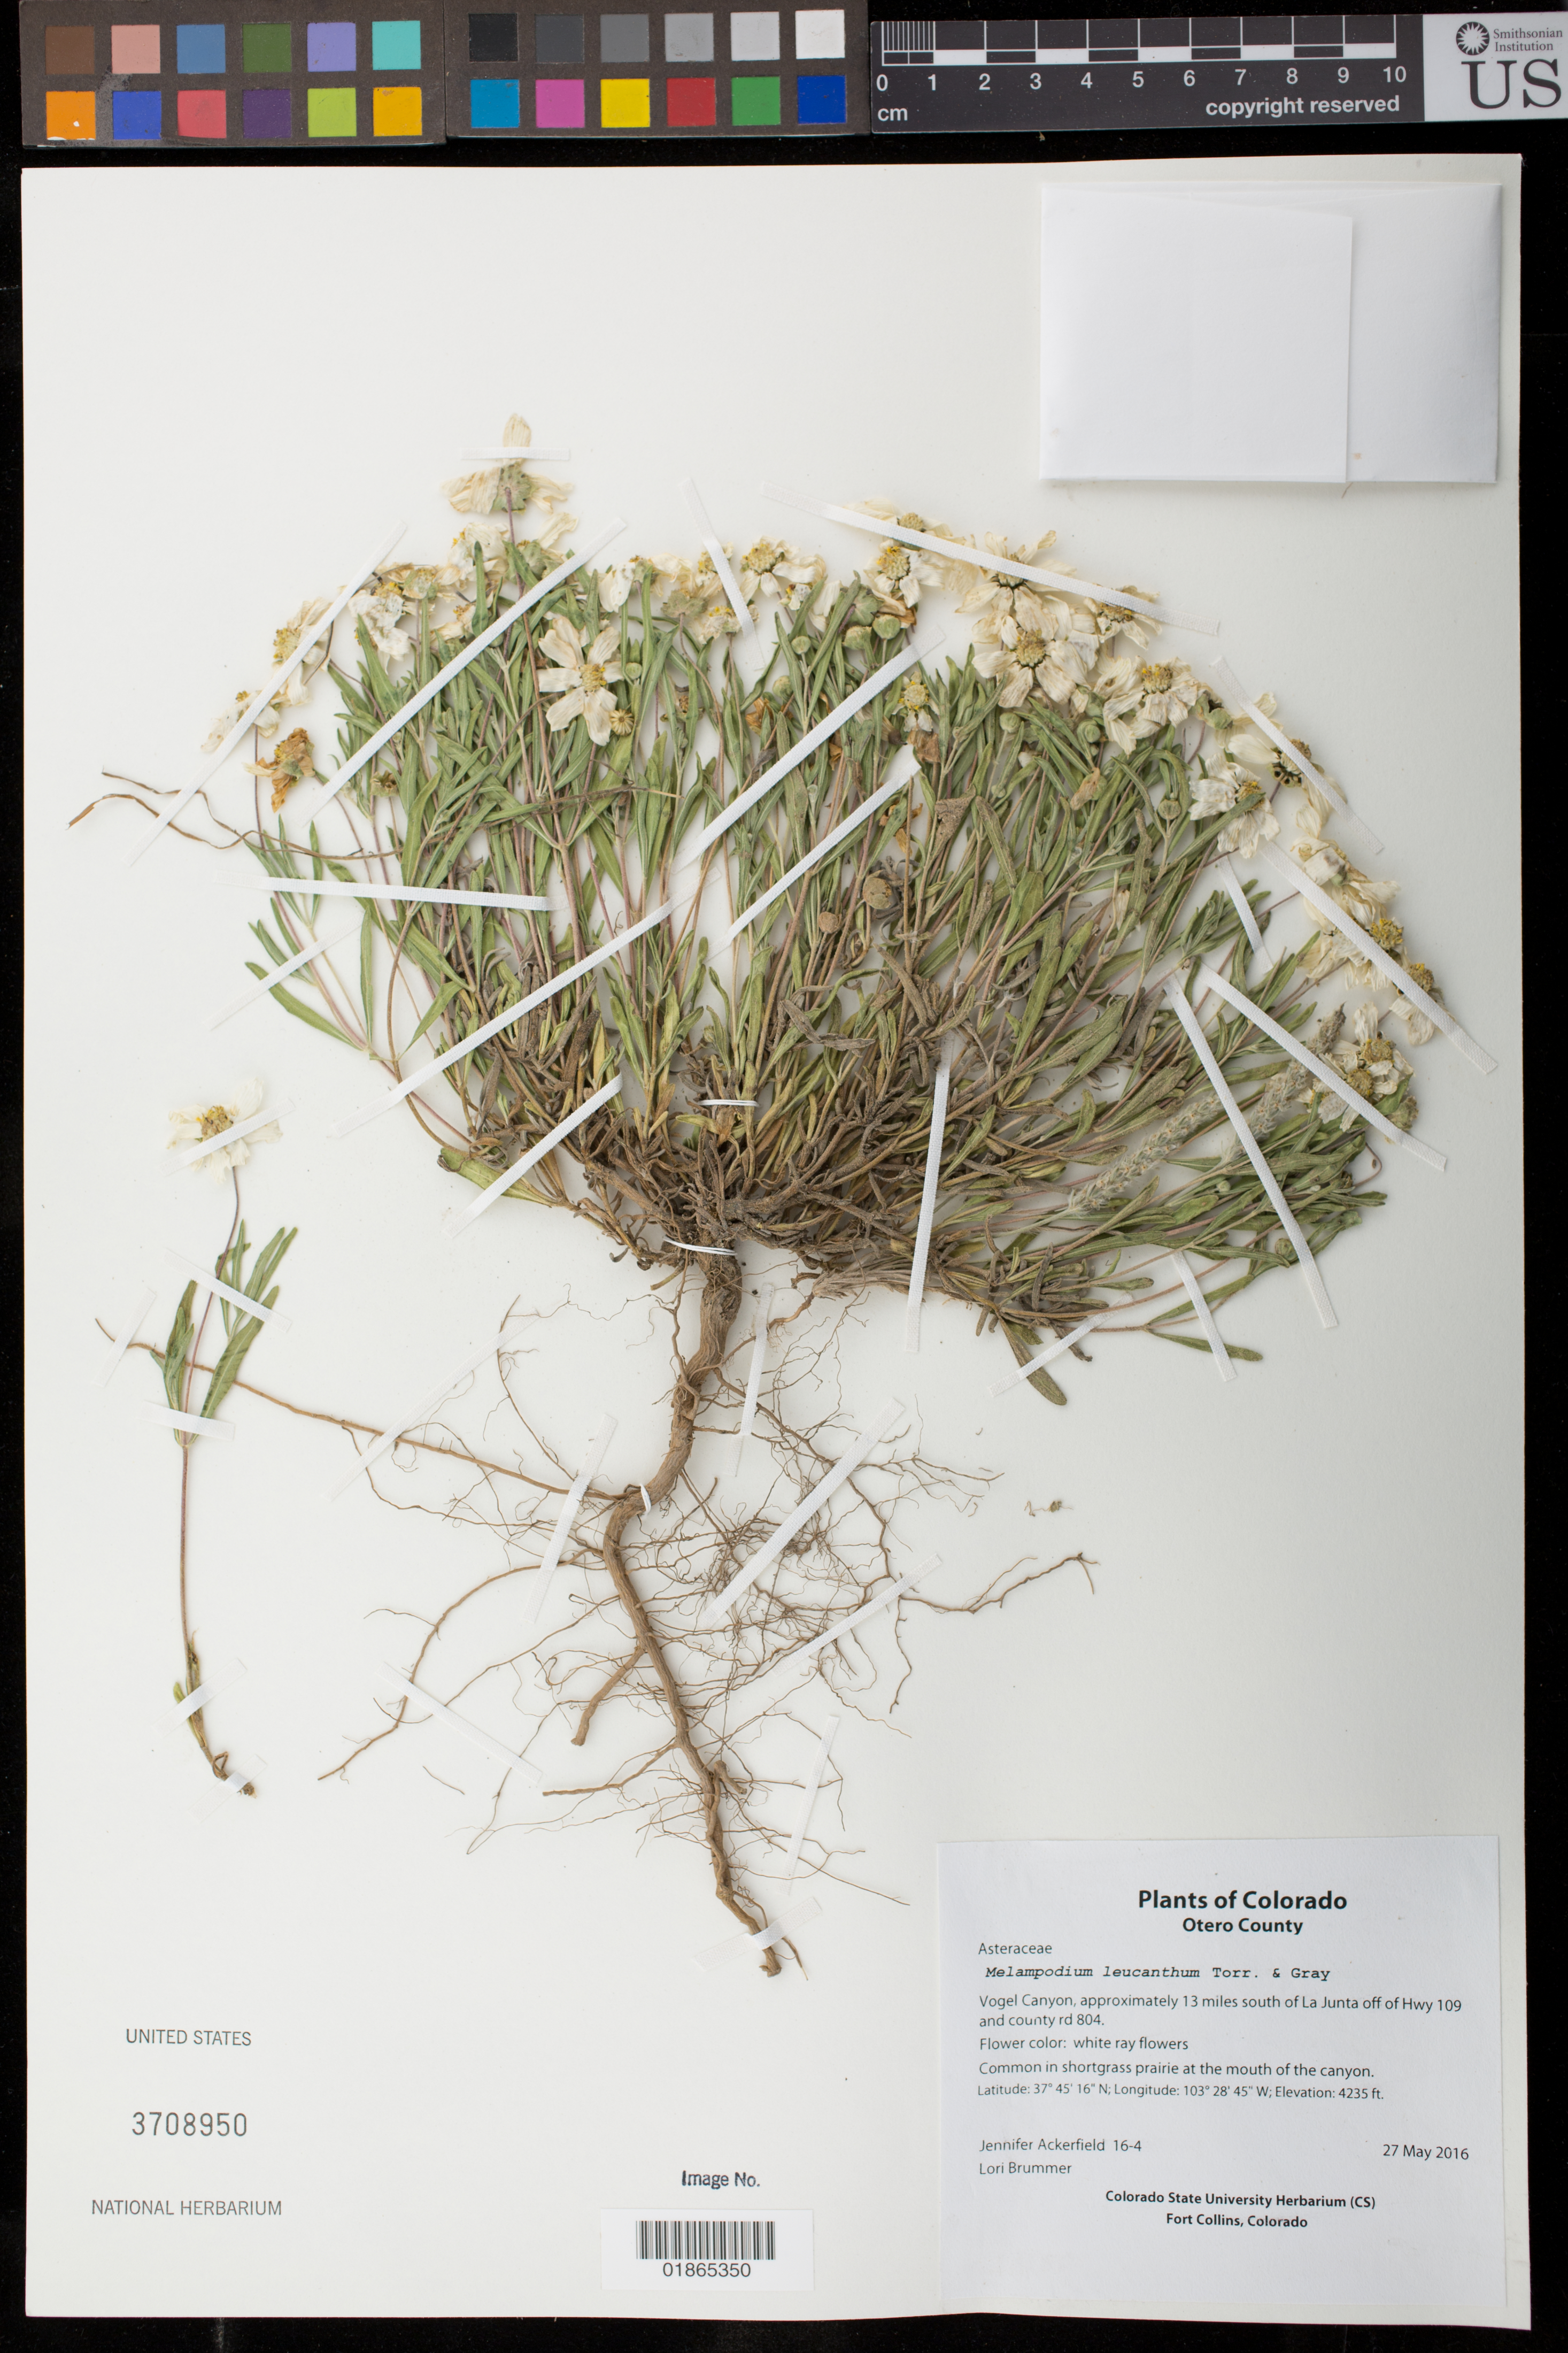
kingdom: Plantae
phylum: Tracheophyta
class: Magnoliopsida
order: Asterales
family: Asteraceae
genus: Melampodium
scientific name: Melampodium leucanthum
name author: Torr. & A. Gray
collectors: J. Ackerfield & L. Brummer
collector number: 16-4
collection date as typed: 27 May 2016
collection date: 2016-05-27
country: United States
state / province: Colorado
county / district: Otero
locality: Vogel Canyon, Approx. 13 mi S of La Junta off of Hwy 109 and country rd 804.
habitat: Common in shortgrass prairie at the mouth of the canyon.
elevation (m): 1291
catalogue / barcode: US 3708950